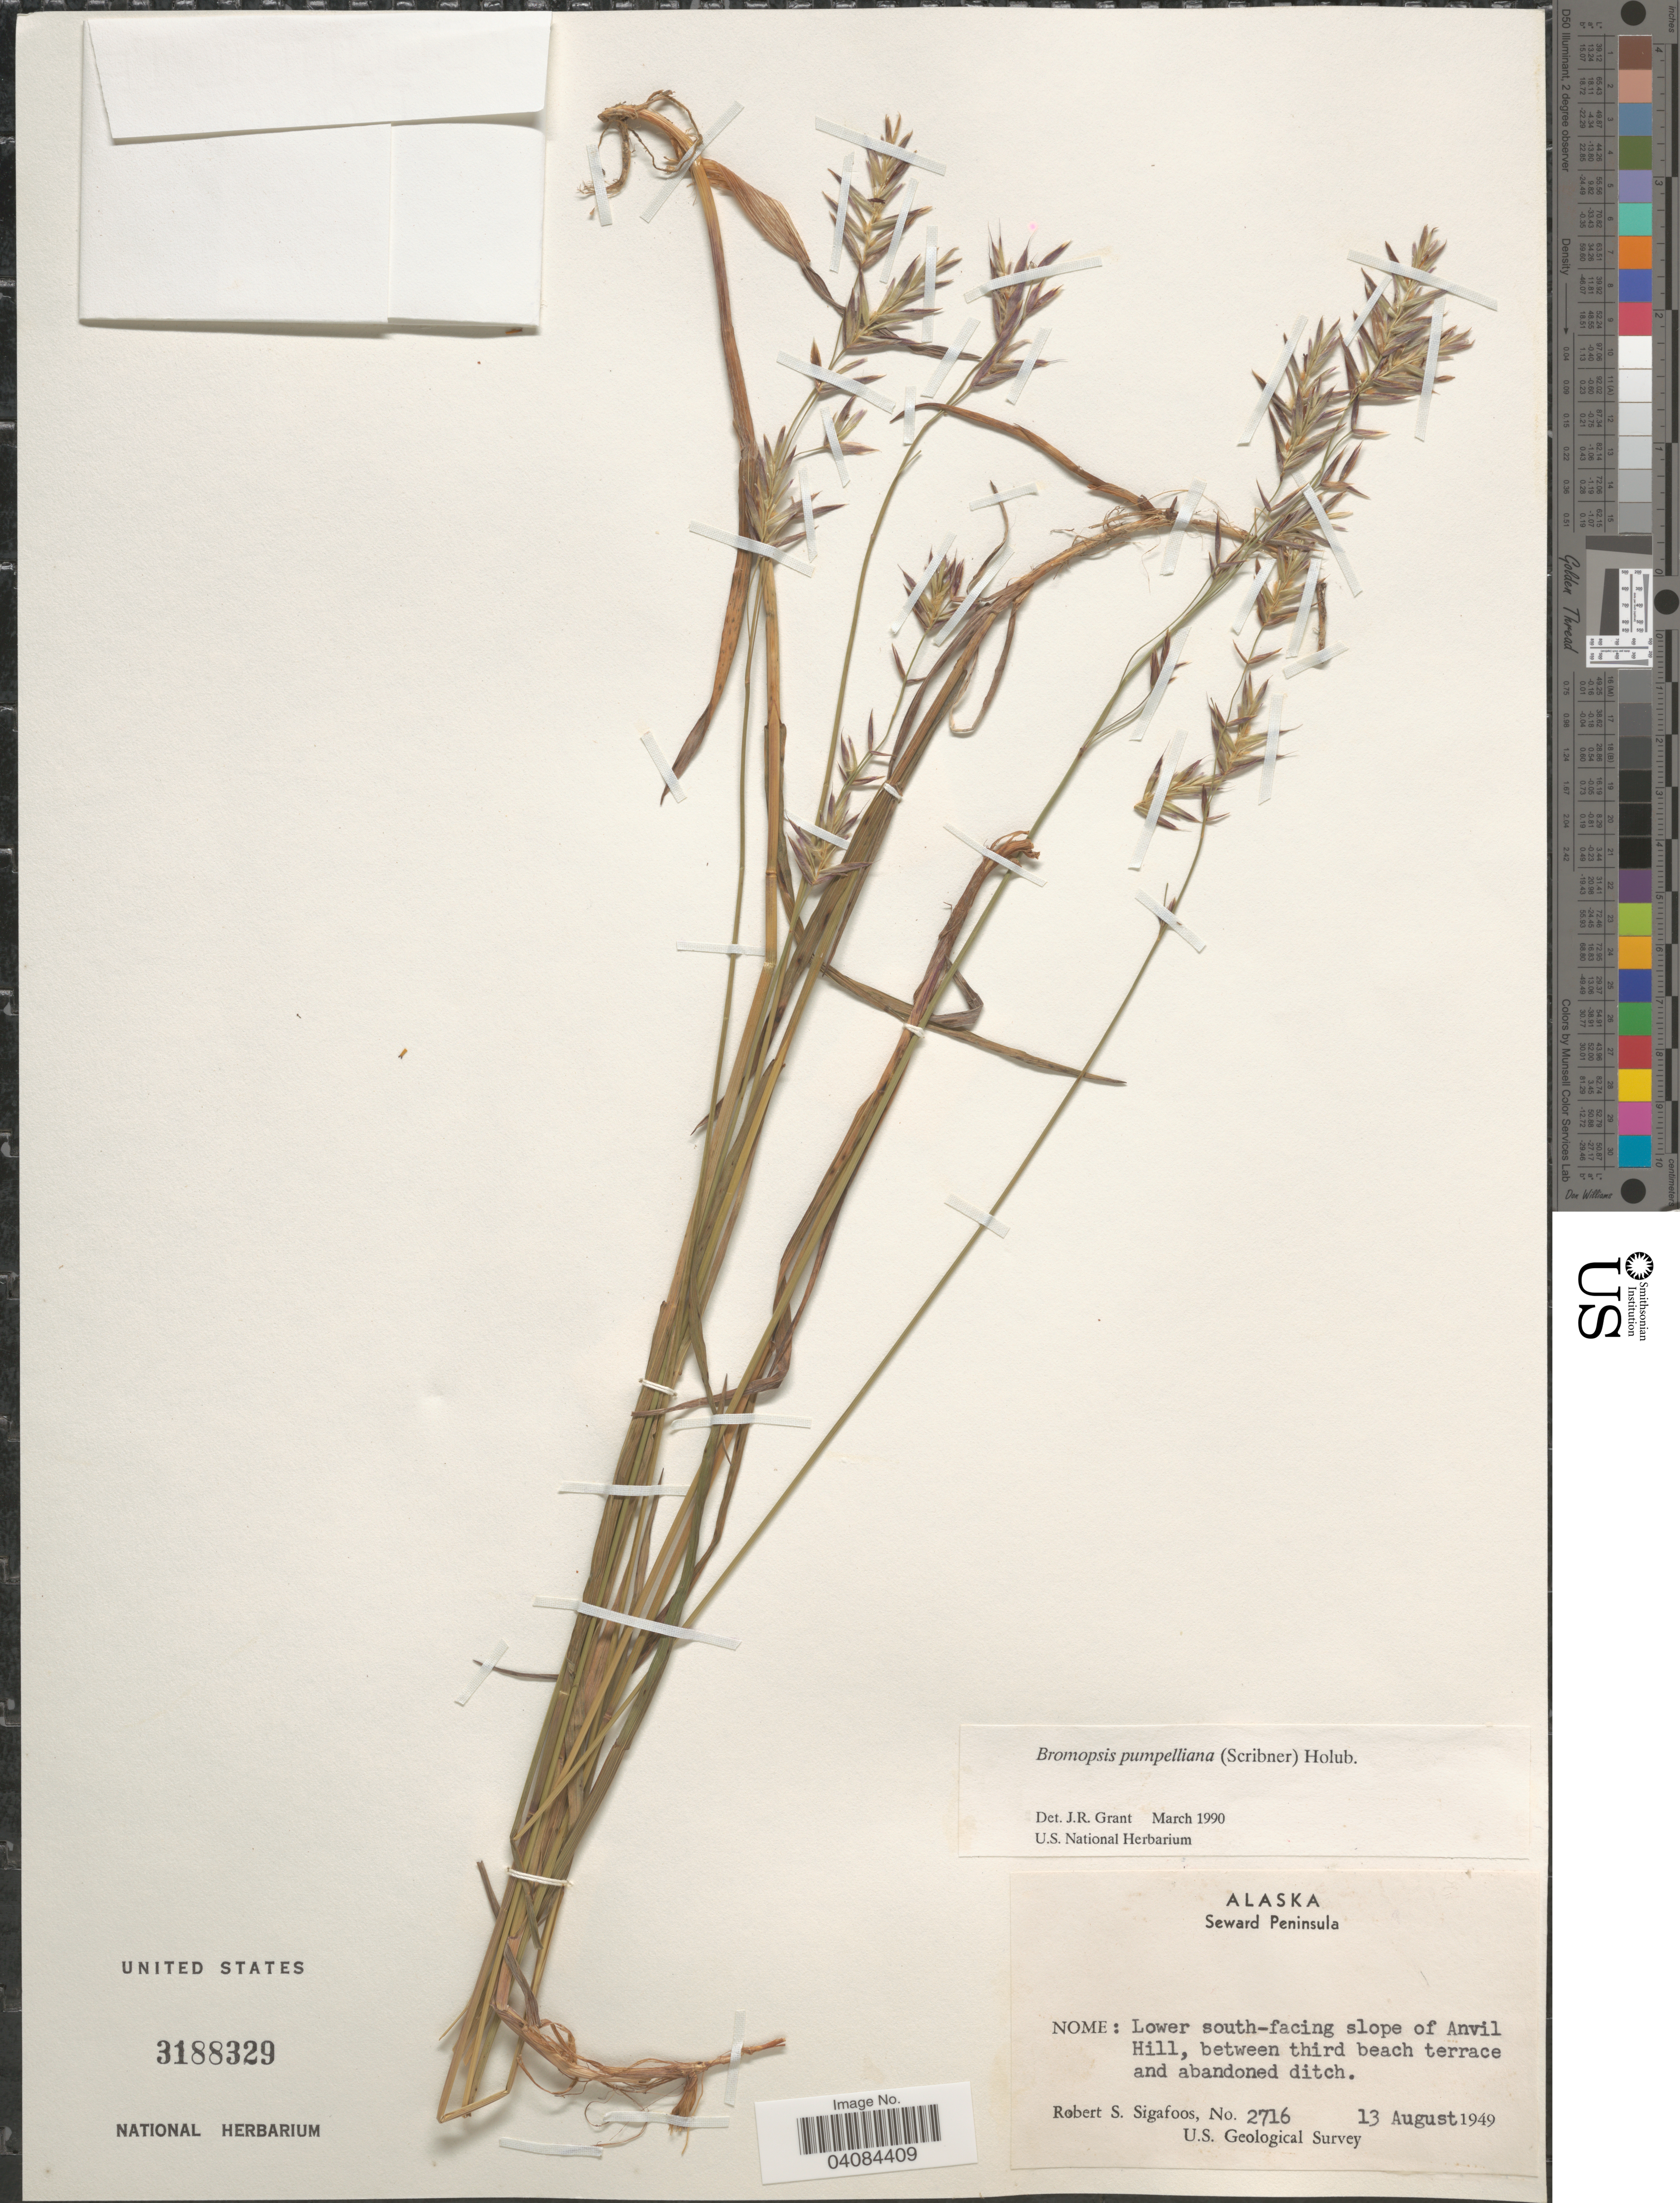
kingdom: Plantae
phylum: Tracheophyta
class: Liliopsida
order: Poales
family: Poaceae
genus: Bromus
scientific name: Bromus pumpellianus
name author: Scribn.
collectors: R. Sigafoos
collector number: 2716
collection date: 1949-08-13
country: United States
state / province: Alaska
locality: Seward Peninsula. Nome: Lower south-facing slope of Anvil Hill, between third beach terrace and abandoned ditch. U.S. Geological Survey.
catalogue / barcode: US 3188329